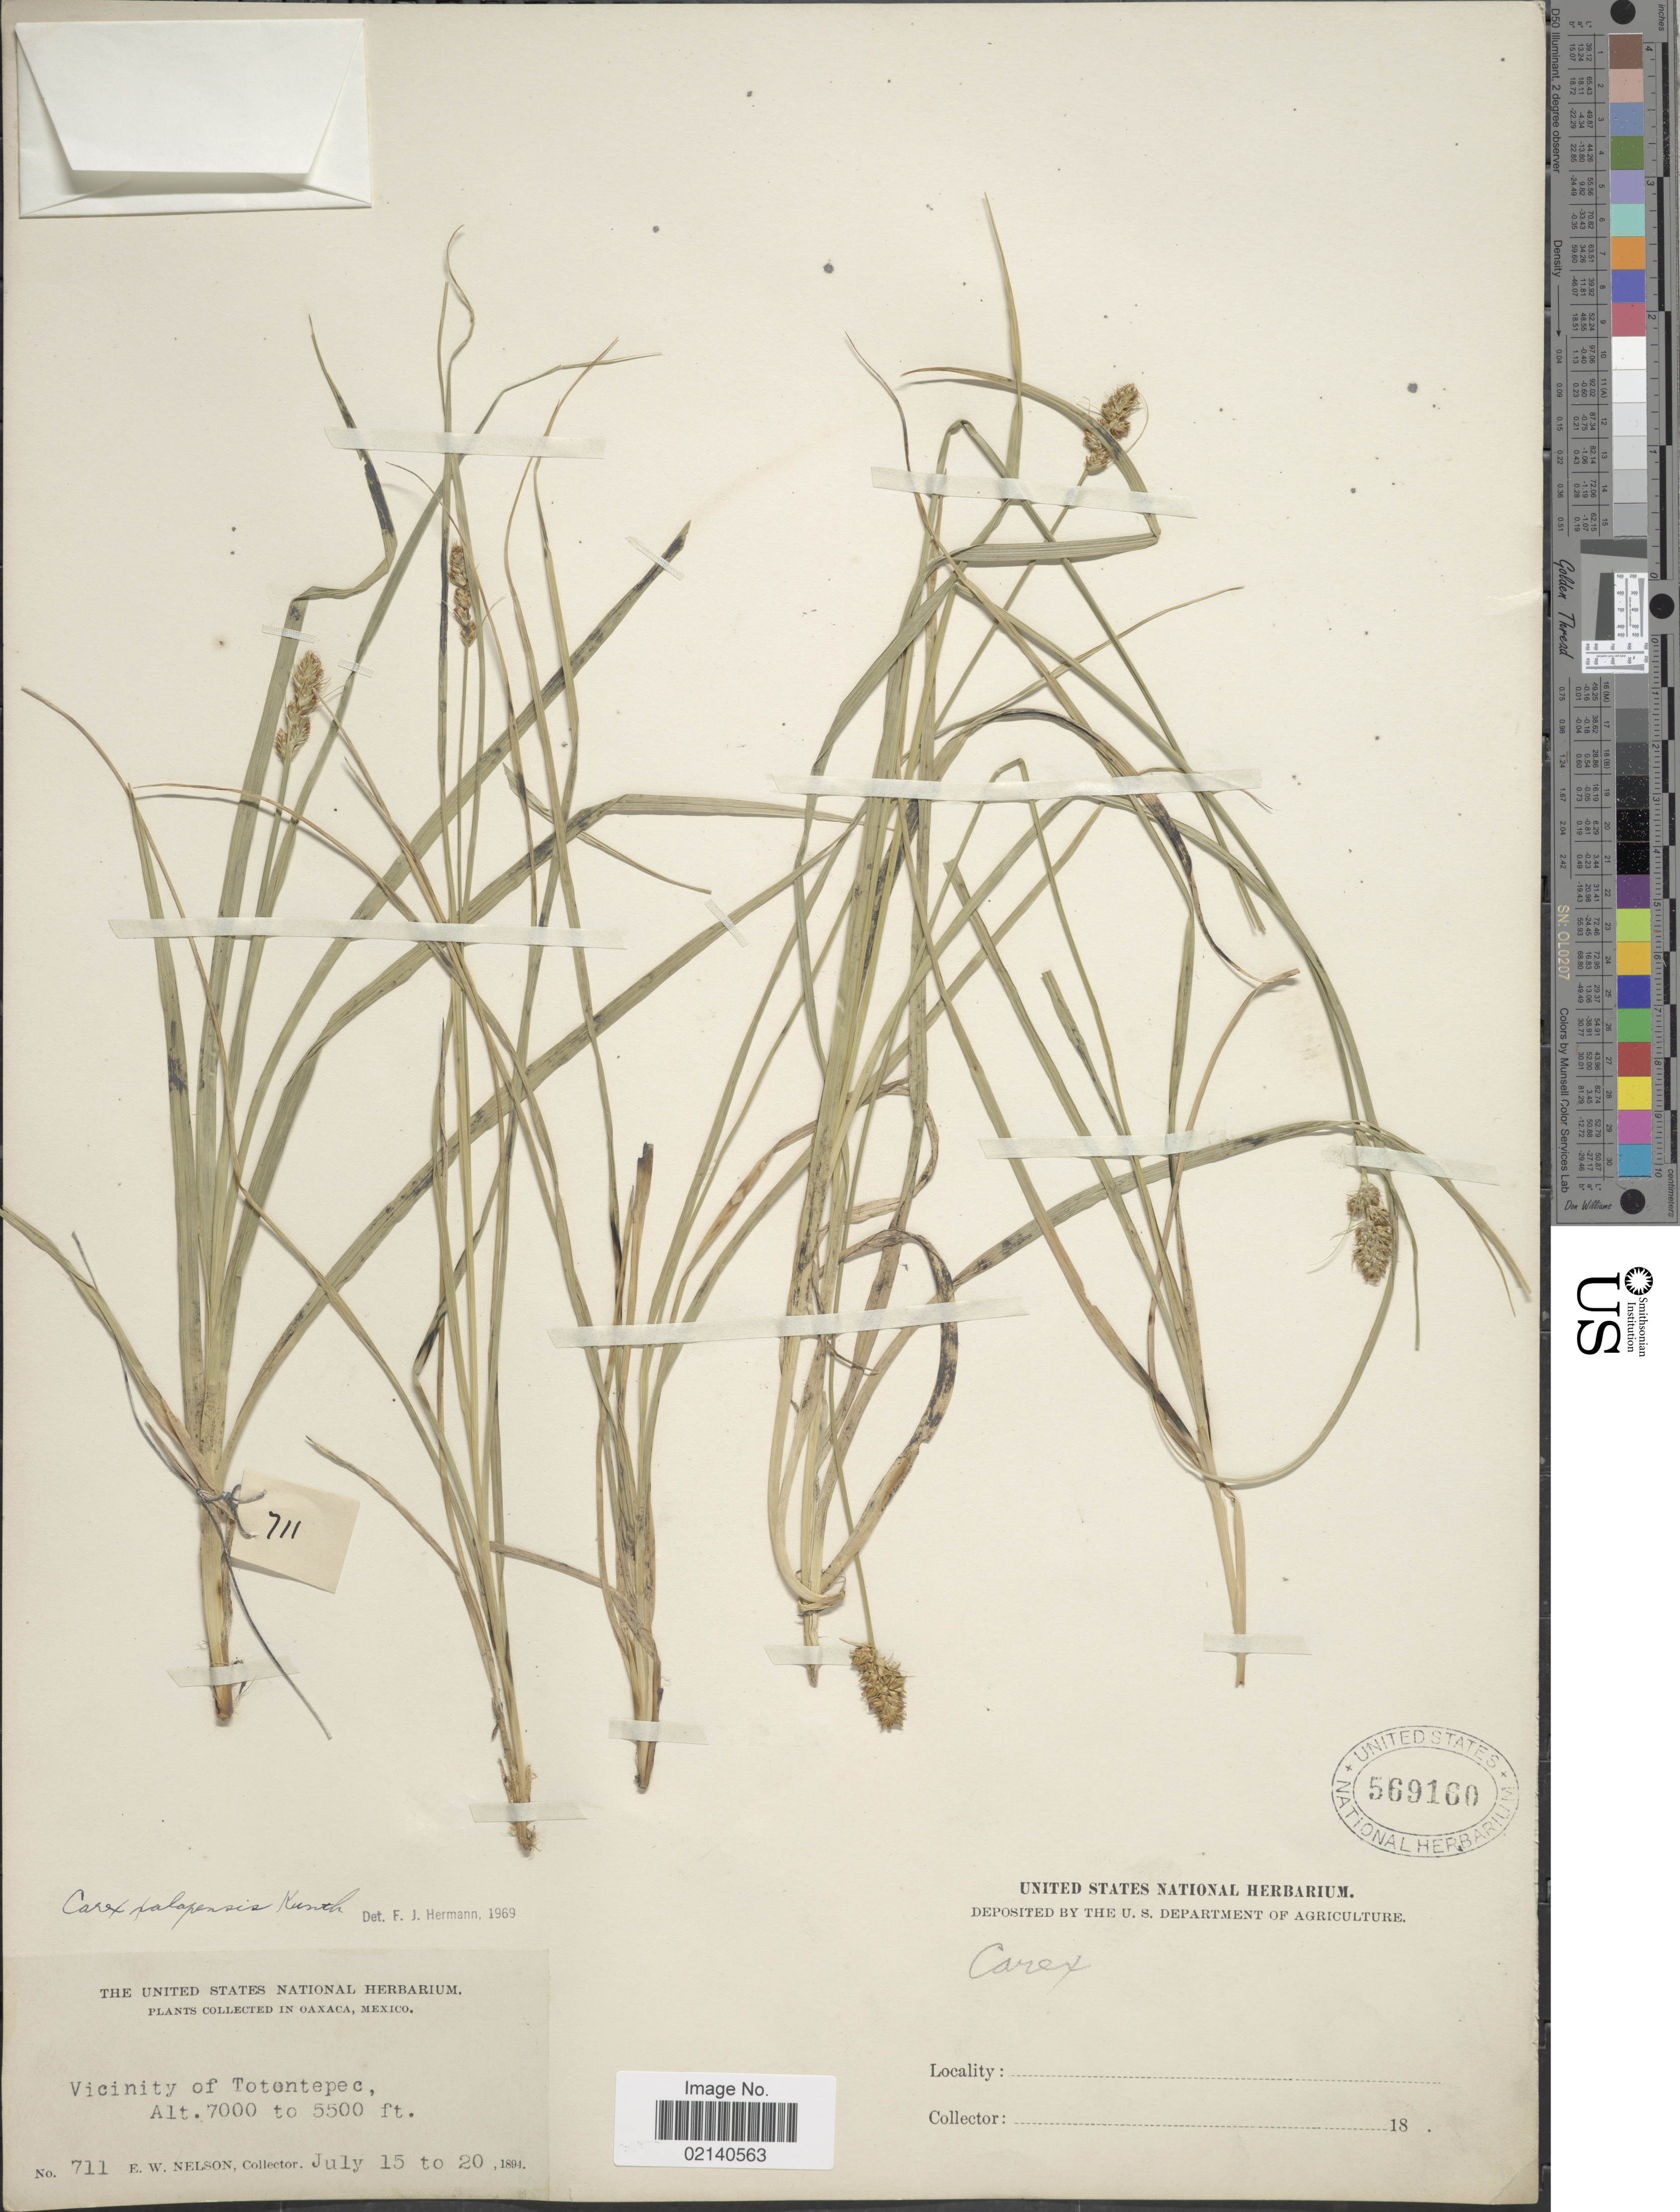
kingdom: Plantae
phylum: Tracheophyta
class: Liliopsida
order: Poales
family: Cyperaceae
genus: Carex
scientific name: Carex xalapensis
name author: Kunth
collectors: E. W. Nelson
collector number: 711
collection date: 1894-07-15/1894-07-20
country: Mexico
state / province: Oaxaca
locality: Vicinity of Totontepec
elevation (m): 1676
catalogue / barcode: US 569160